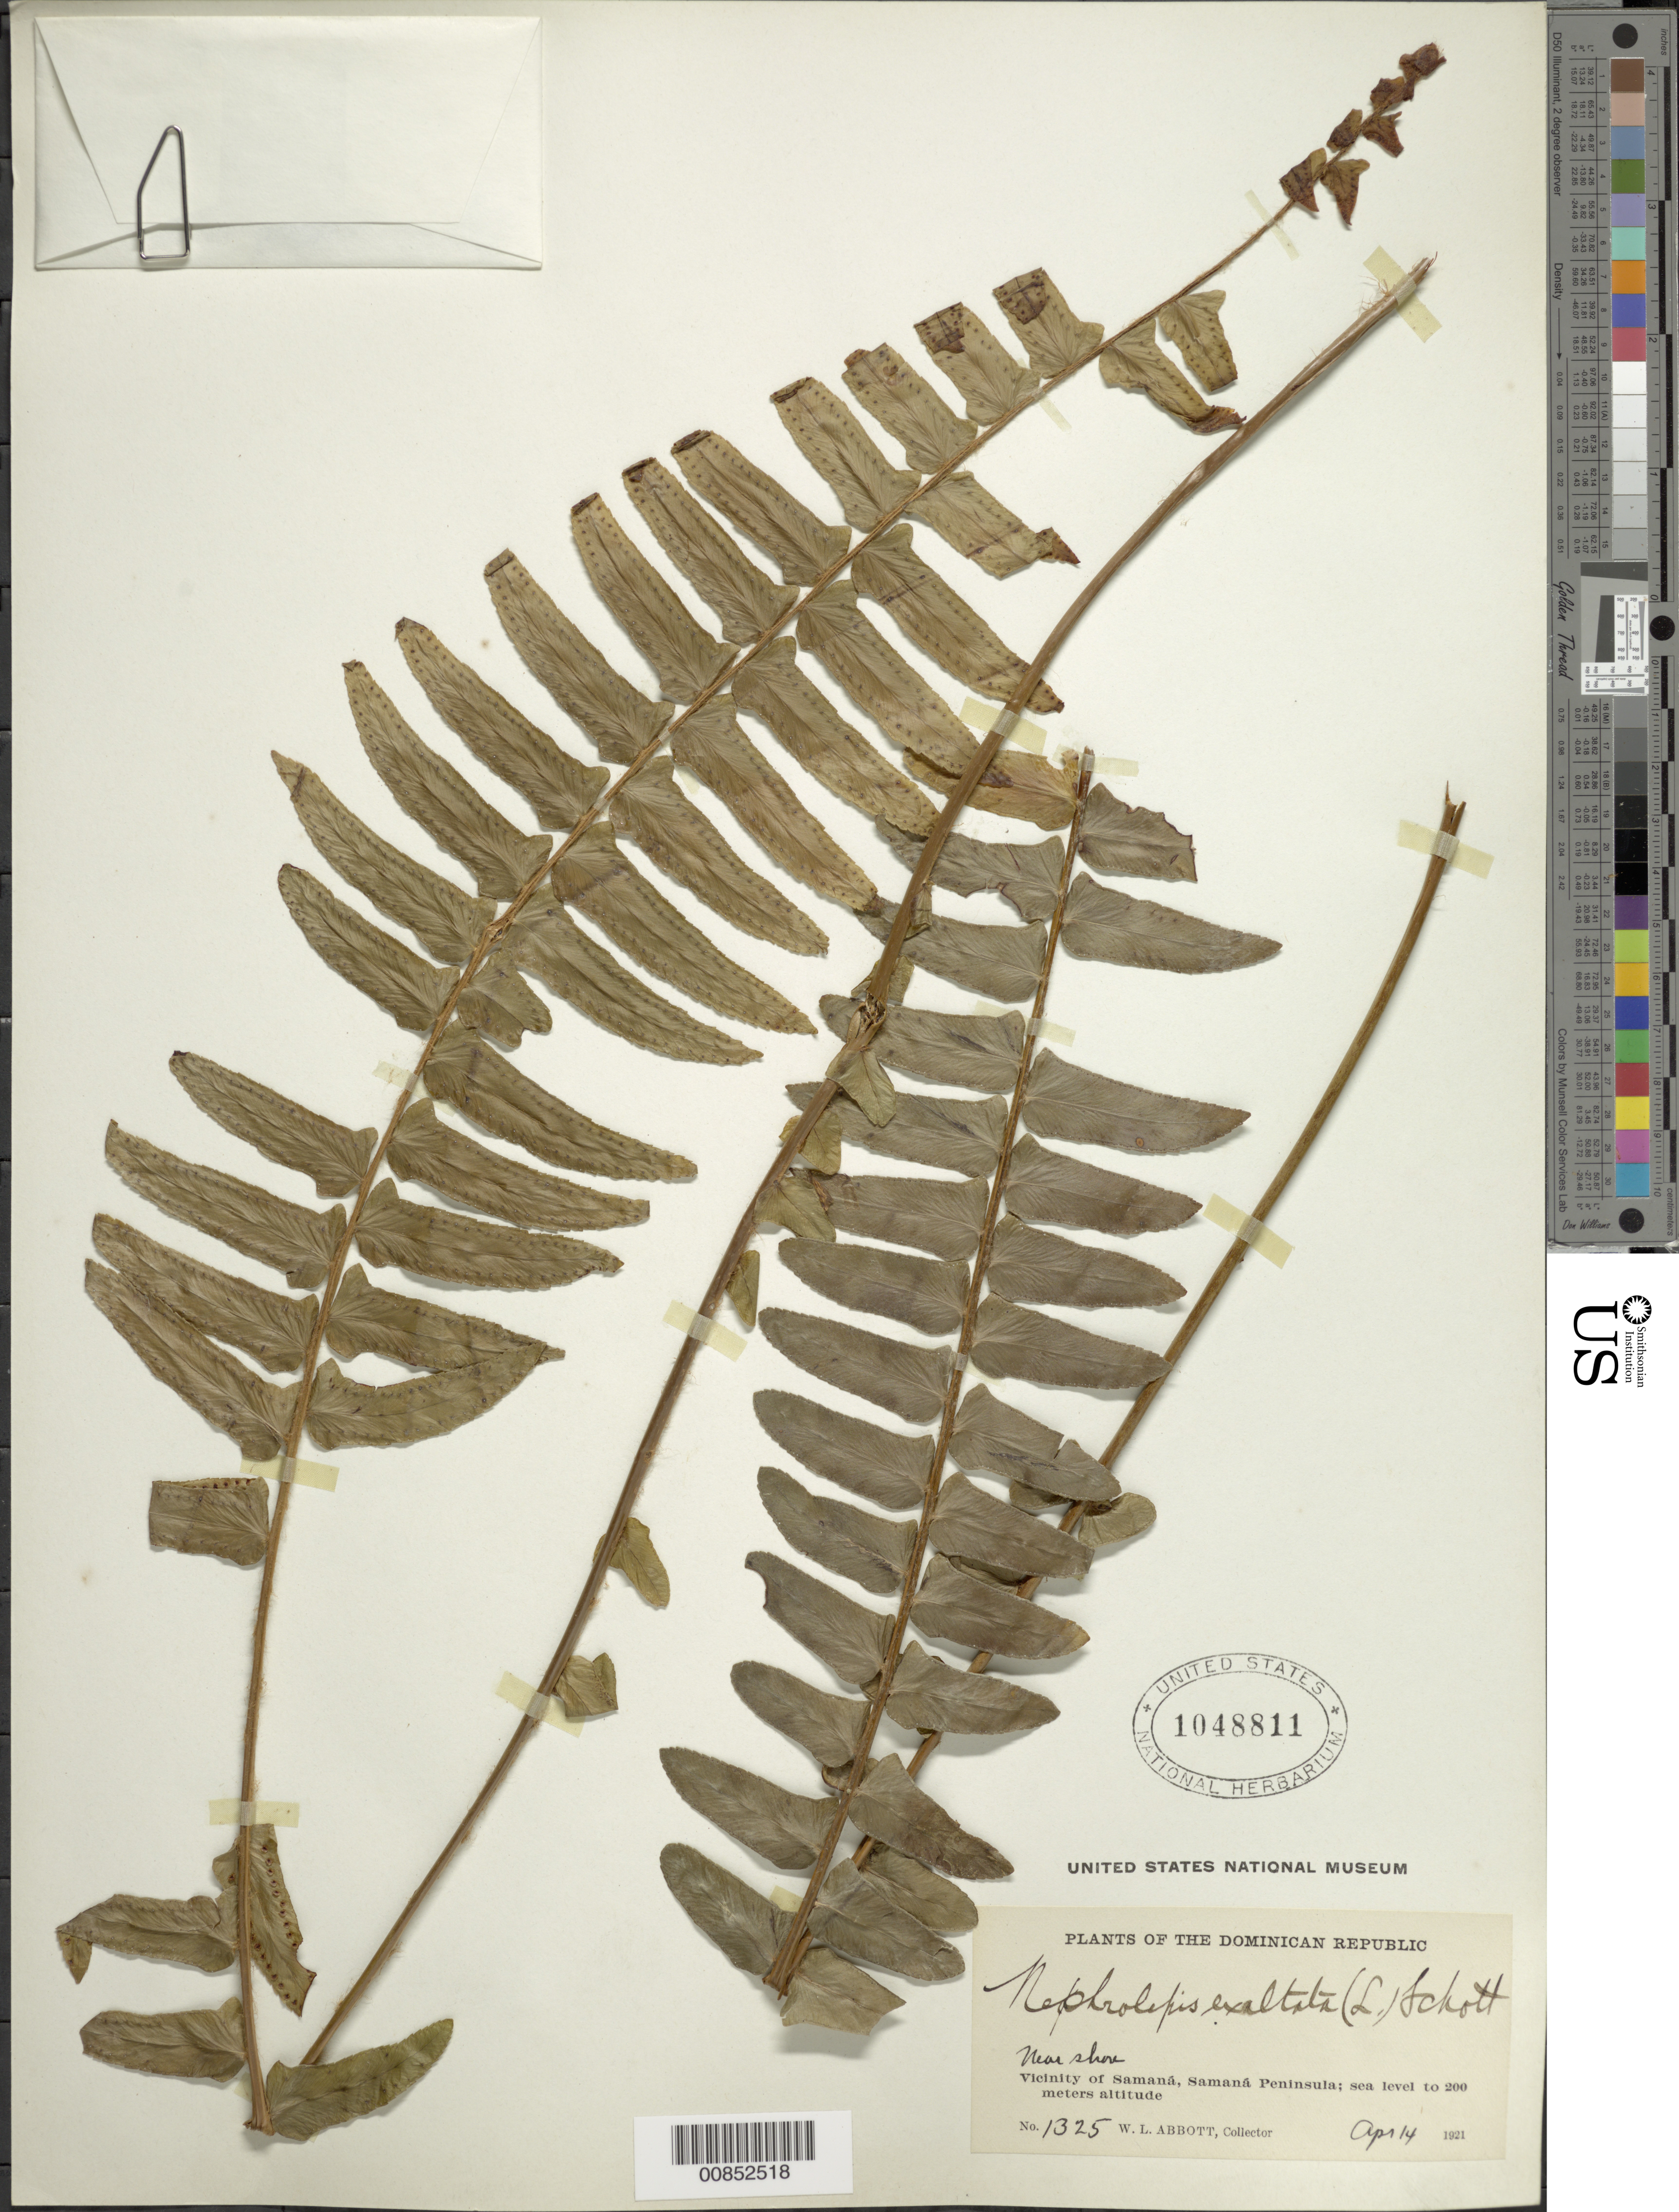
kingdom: Plantae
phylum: Tracheophyta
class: Polypodiopsida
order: Polypodiales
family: Nephrolepidaceae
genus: Nephrolepis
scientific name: Nephrolepis exaltata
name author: (L.) Schott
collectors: W. L. Abbott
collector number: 1325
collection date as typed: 14 Apr 1921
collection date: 1921-04-14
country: Dominican Republic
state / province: Samana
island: Hispaniola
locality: Samaná Peninsula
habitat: Near shore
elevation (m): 0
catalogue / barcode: US 1048811